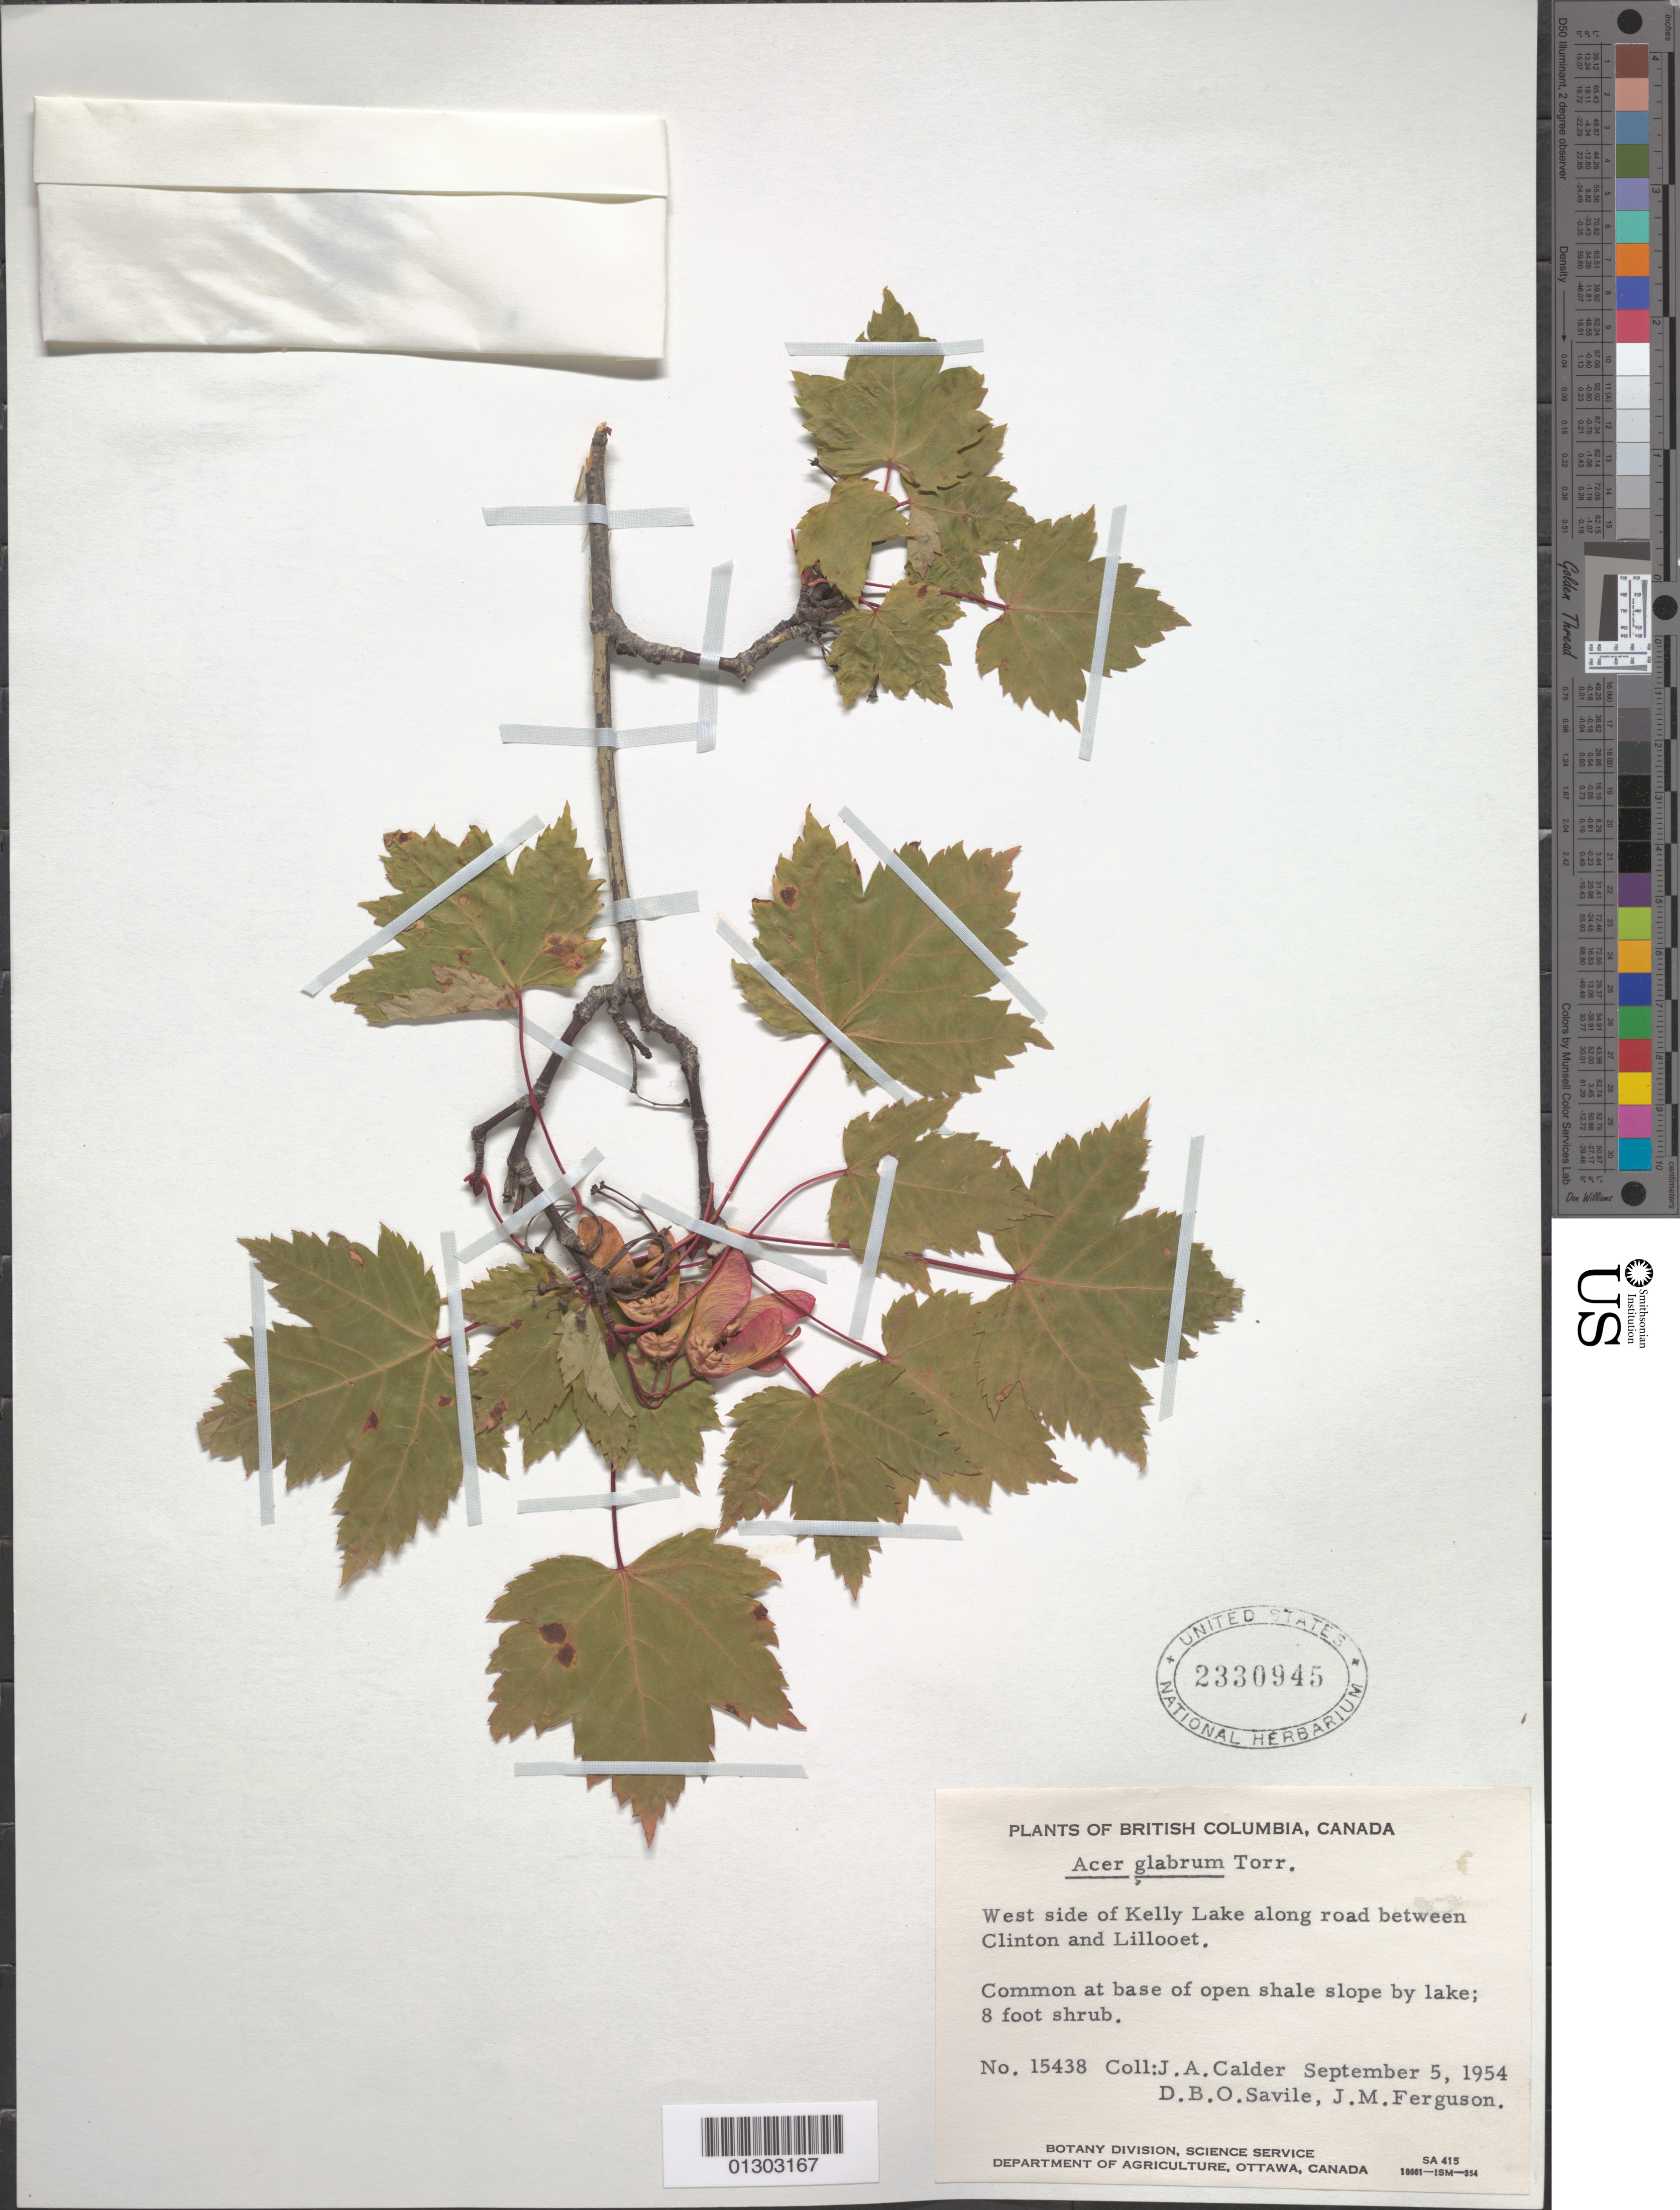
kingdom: Plantae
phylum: Tracheophyta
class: Magnoliopsida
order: Sapindales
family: Sapindaceae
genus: Acer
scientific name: Acer glabrum var. douglasii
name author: (Hook.) Dippel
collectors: J. A. Calder, D. Savile & J. M. Ferguson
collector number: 15438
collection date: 1954-09-05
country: Canada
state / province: British Columbia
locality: Kelly Lake, W side; along road between Clinton and Lillooet.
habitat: Common at base of open shale slope by lake.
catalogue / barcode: US 2330945